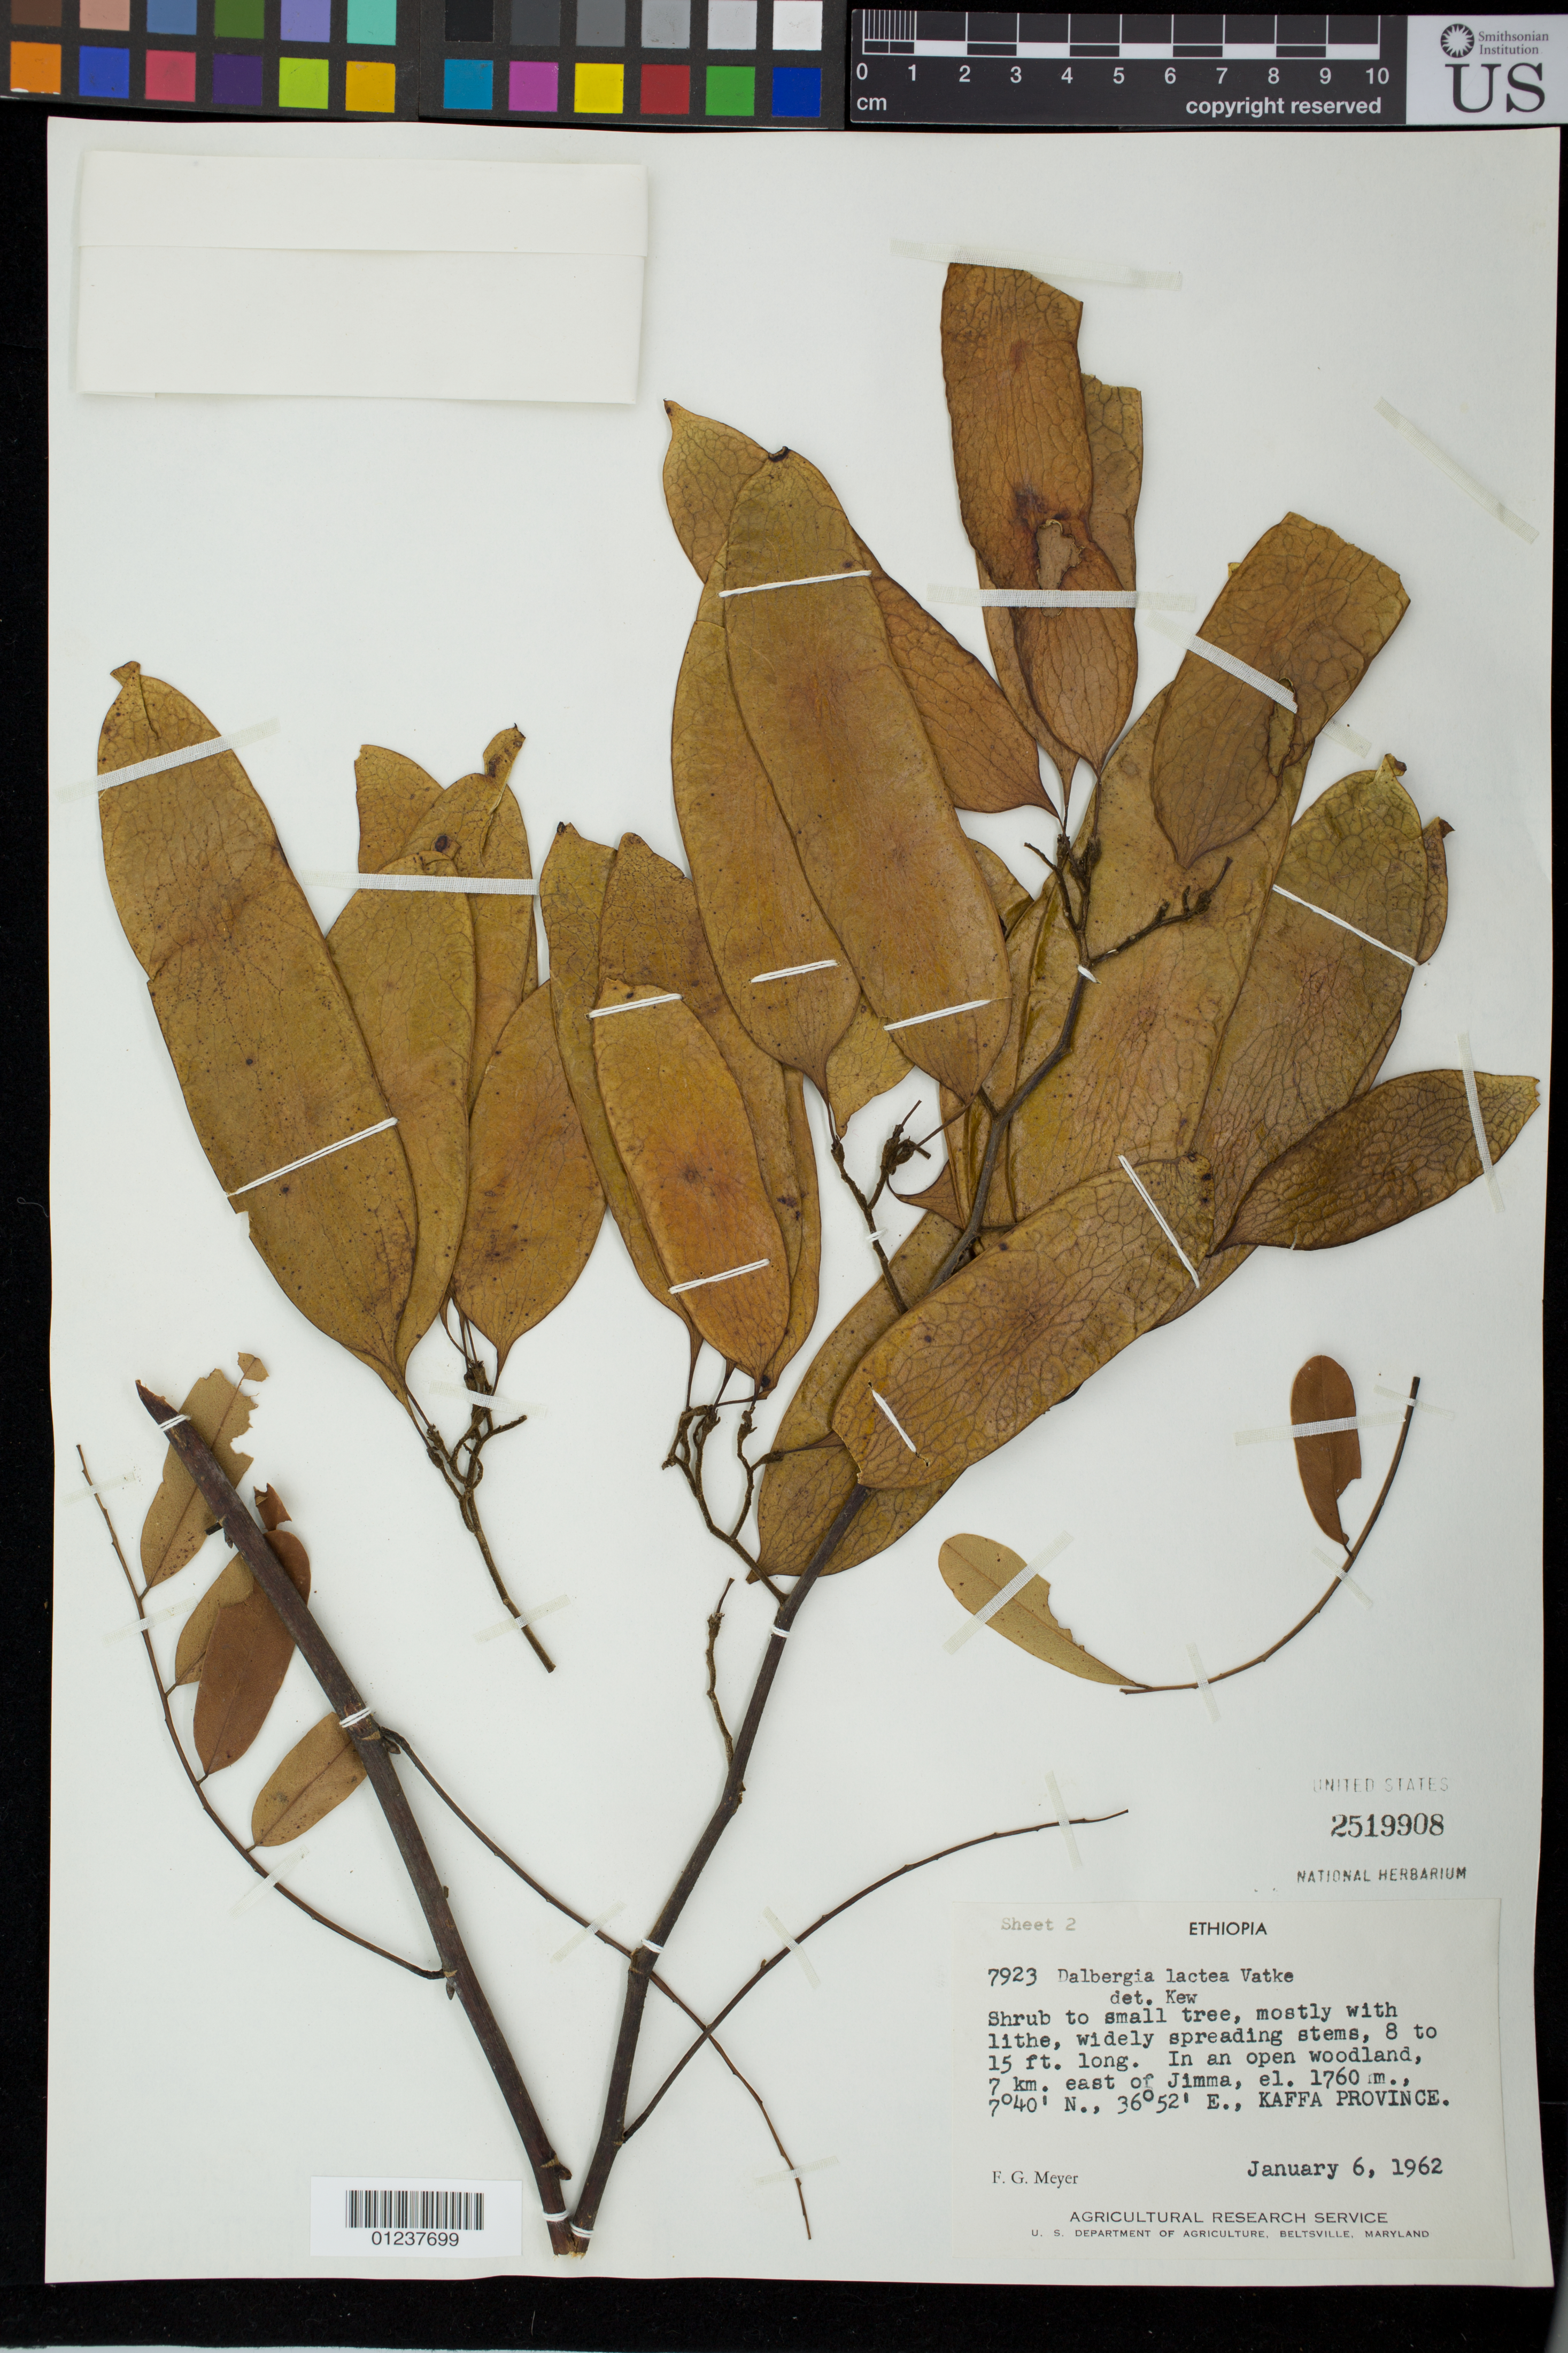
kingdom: Plantae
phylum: Tracheophyta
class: Magnoliopsida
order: Fabales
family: Fabaceae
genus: Dalbergia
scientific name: Dalbergia lactea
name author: Vatke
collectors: F. G. Meyer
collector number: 7923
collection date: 1962-01-06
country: Ethiopia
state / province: Oromiya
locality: In an open woodland, 7 km. east of Jimma.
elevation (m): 1760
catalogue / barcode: US 2519908